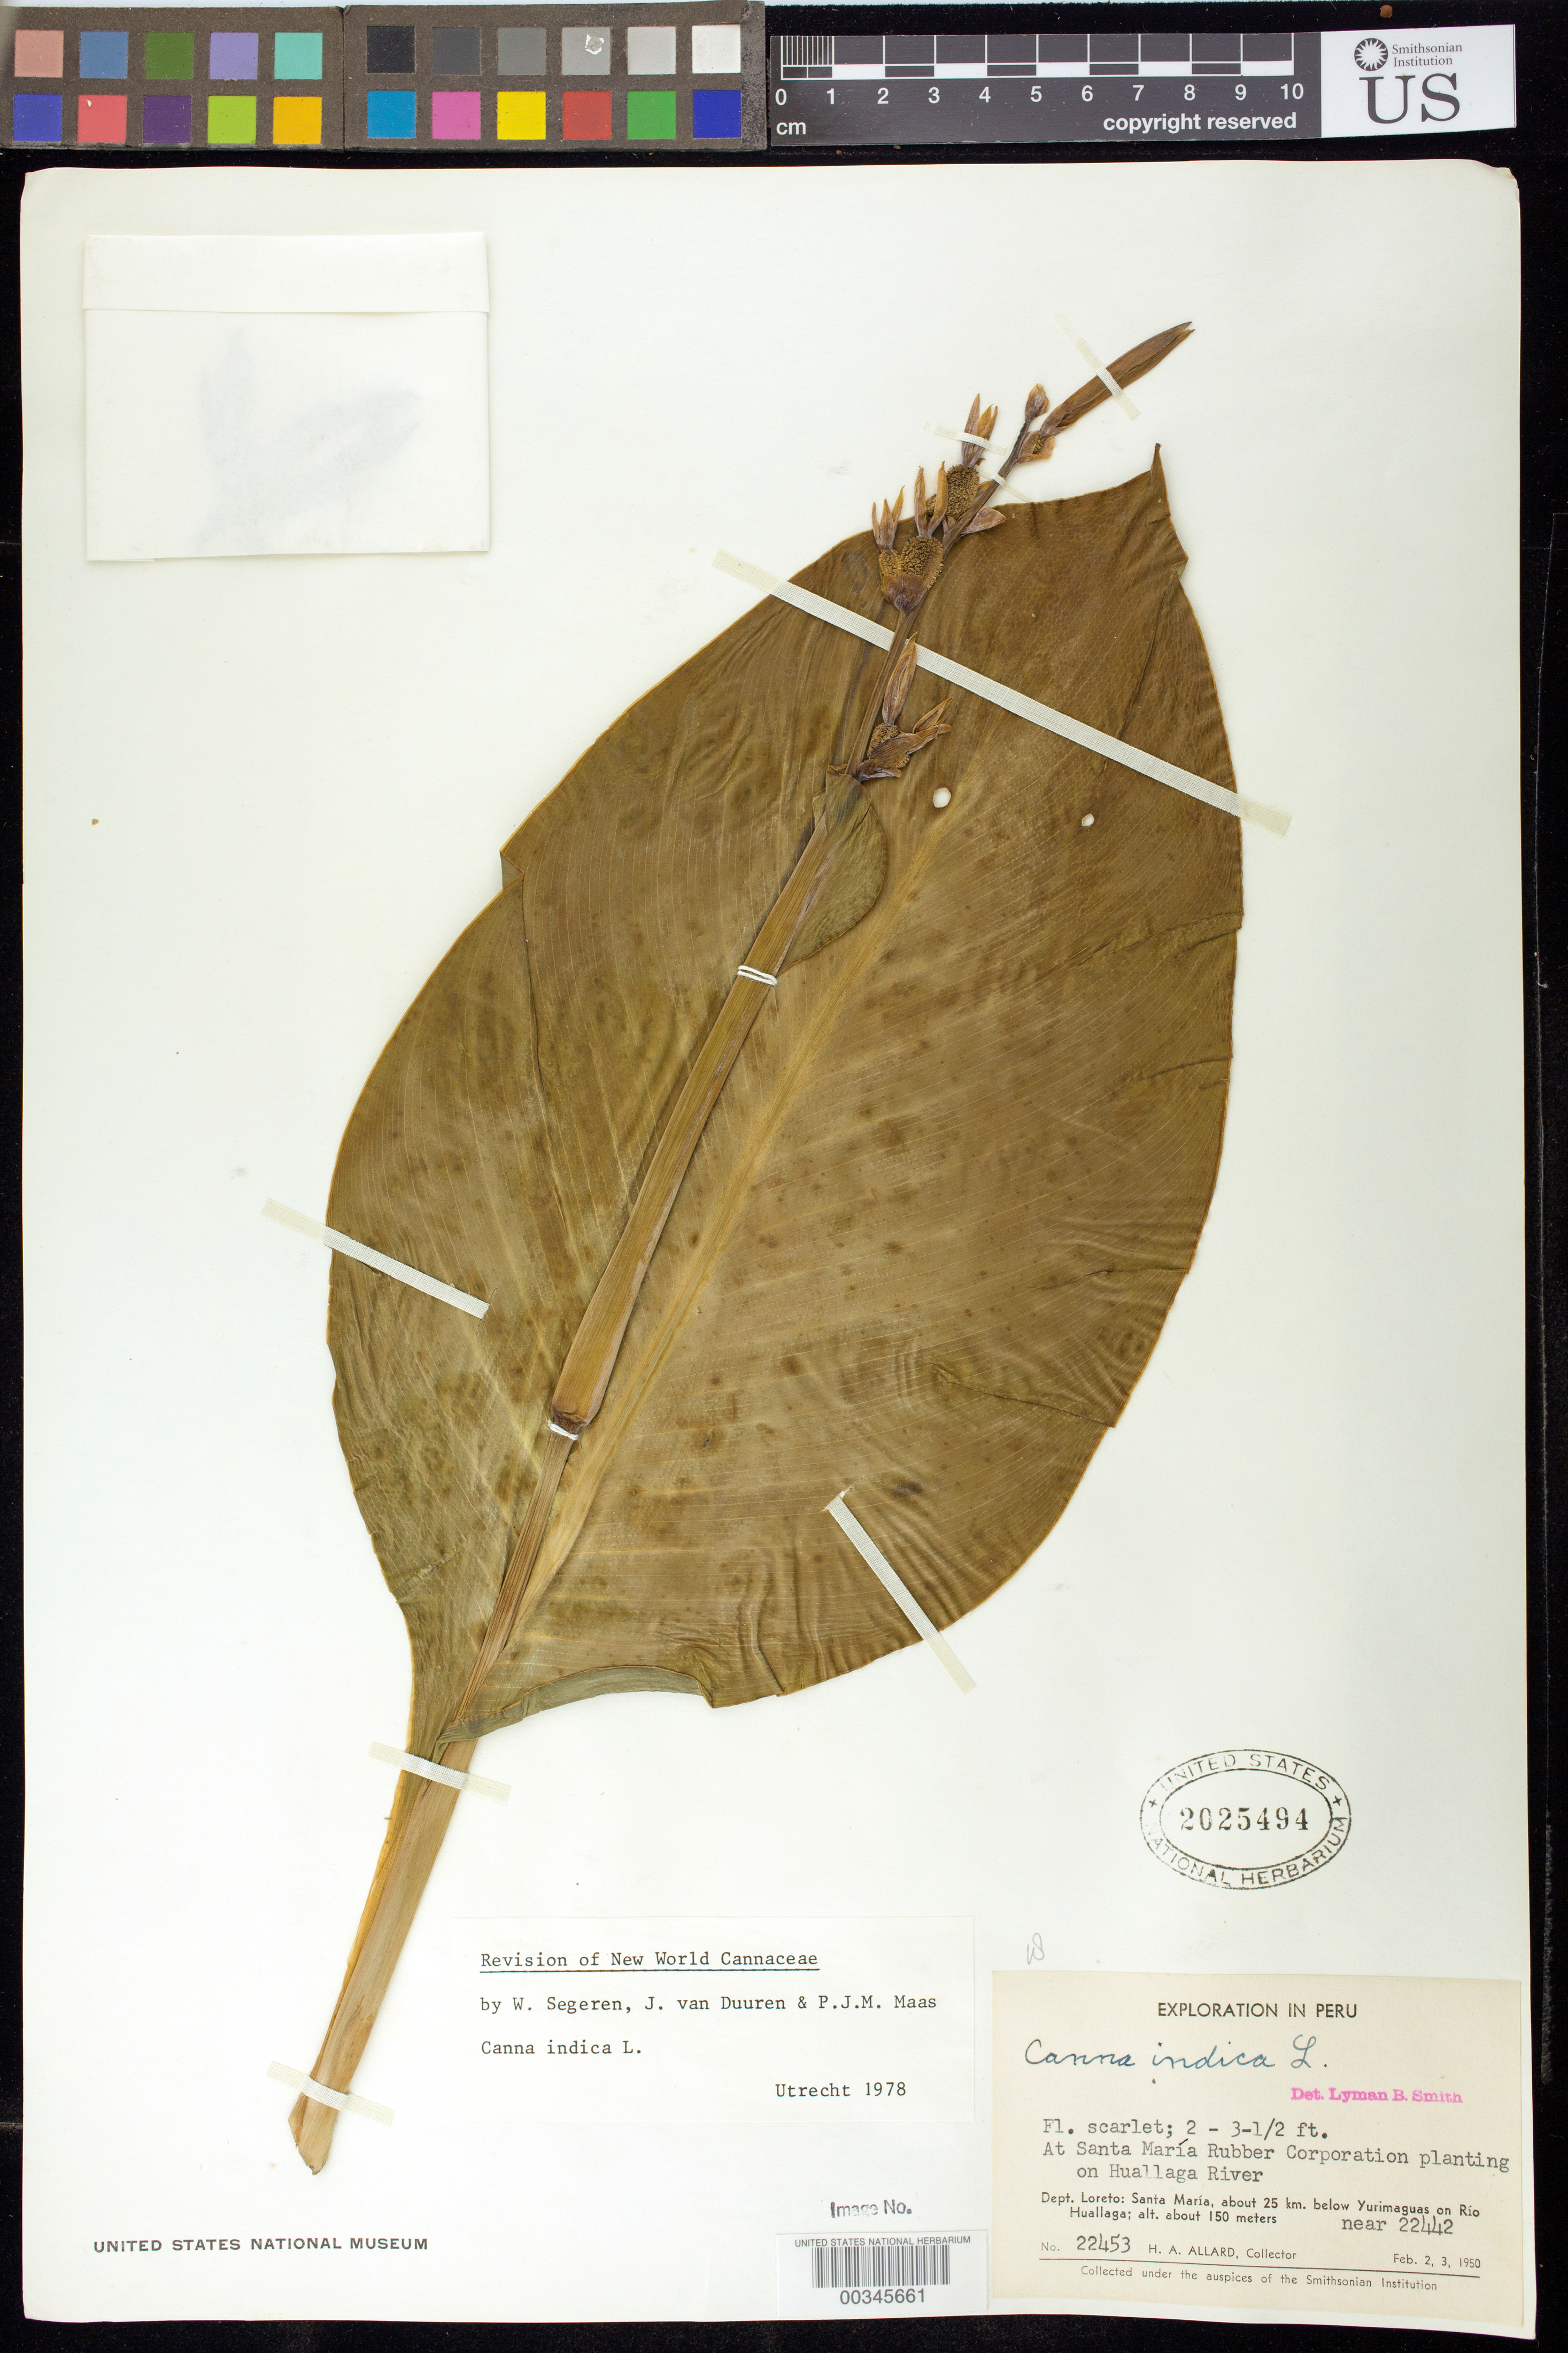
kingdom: Plantae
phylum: Tracheophyta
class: Liliopsida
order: Zingiberales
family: Cannaceae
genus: Canna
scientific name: Canna indica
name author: L.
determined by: Segeren, W.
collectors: H. A. Allard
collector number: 22453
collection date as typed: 02 Feb 1950 and 03 Feb 1950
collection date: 1950-02-02,1950-02-03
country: Peru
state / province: Loreto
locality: Santa maria, about 25 km below yurimaguas on rio huallaga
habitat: on river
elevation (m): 150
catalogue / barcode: US 2025494